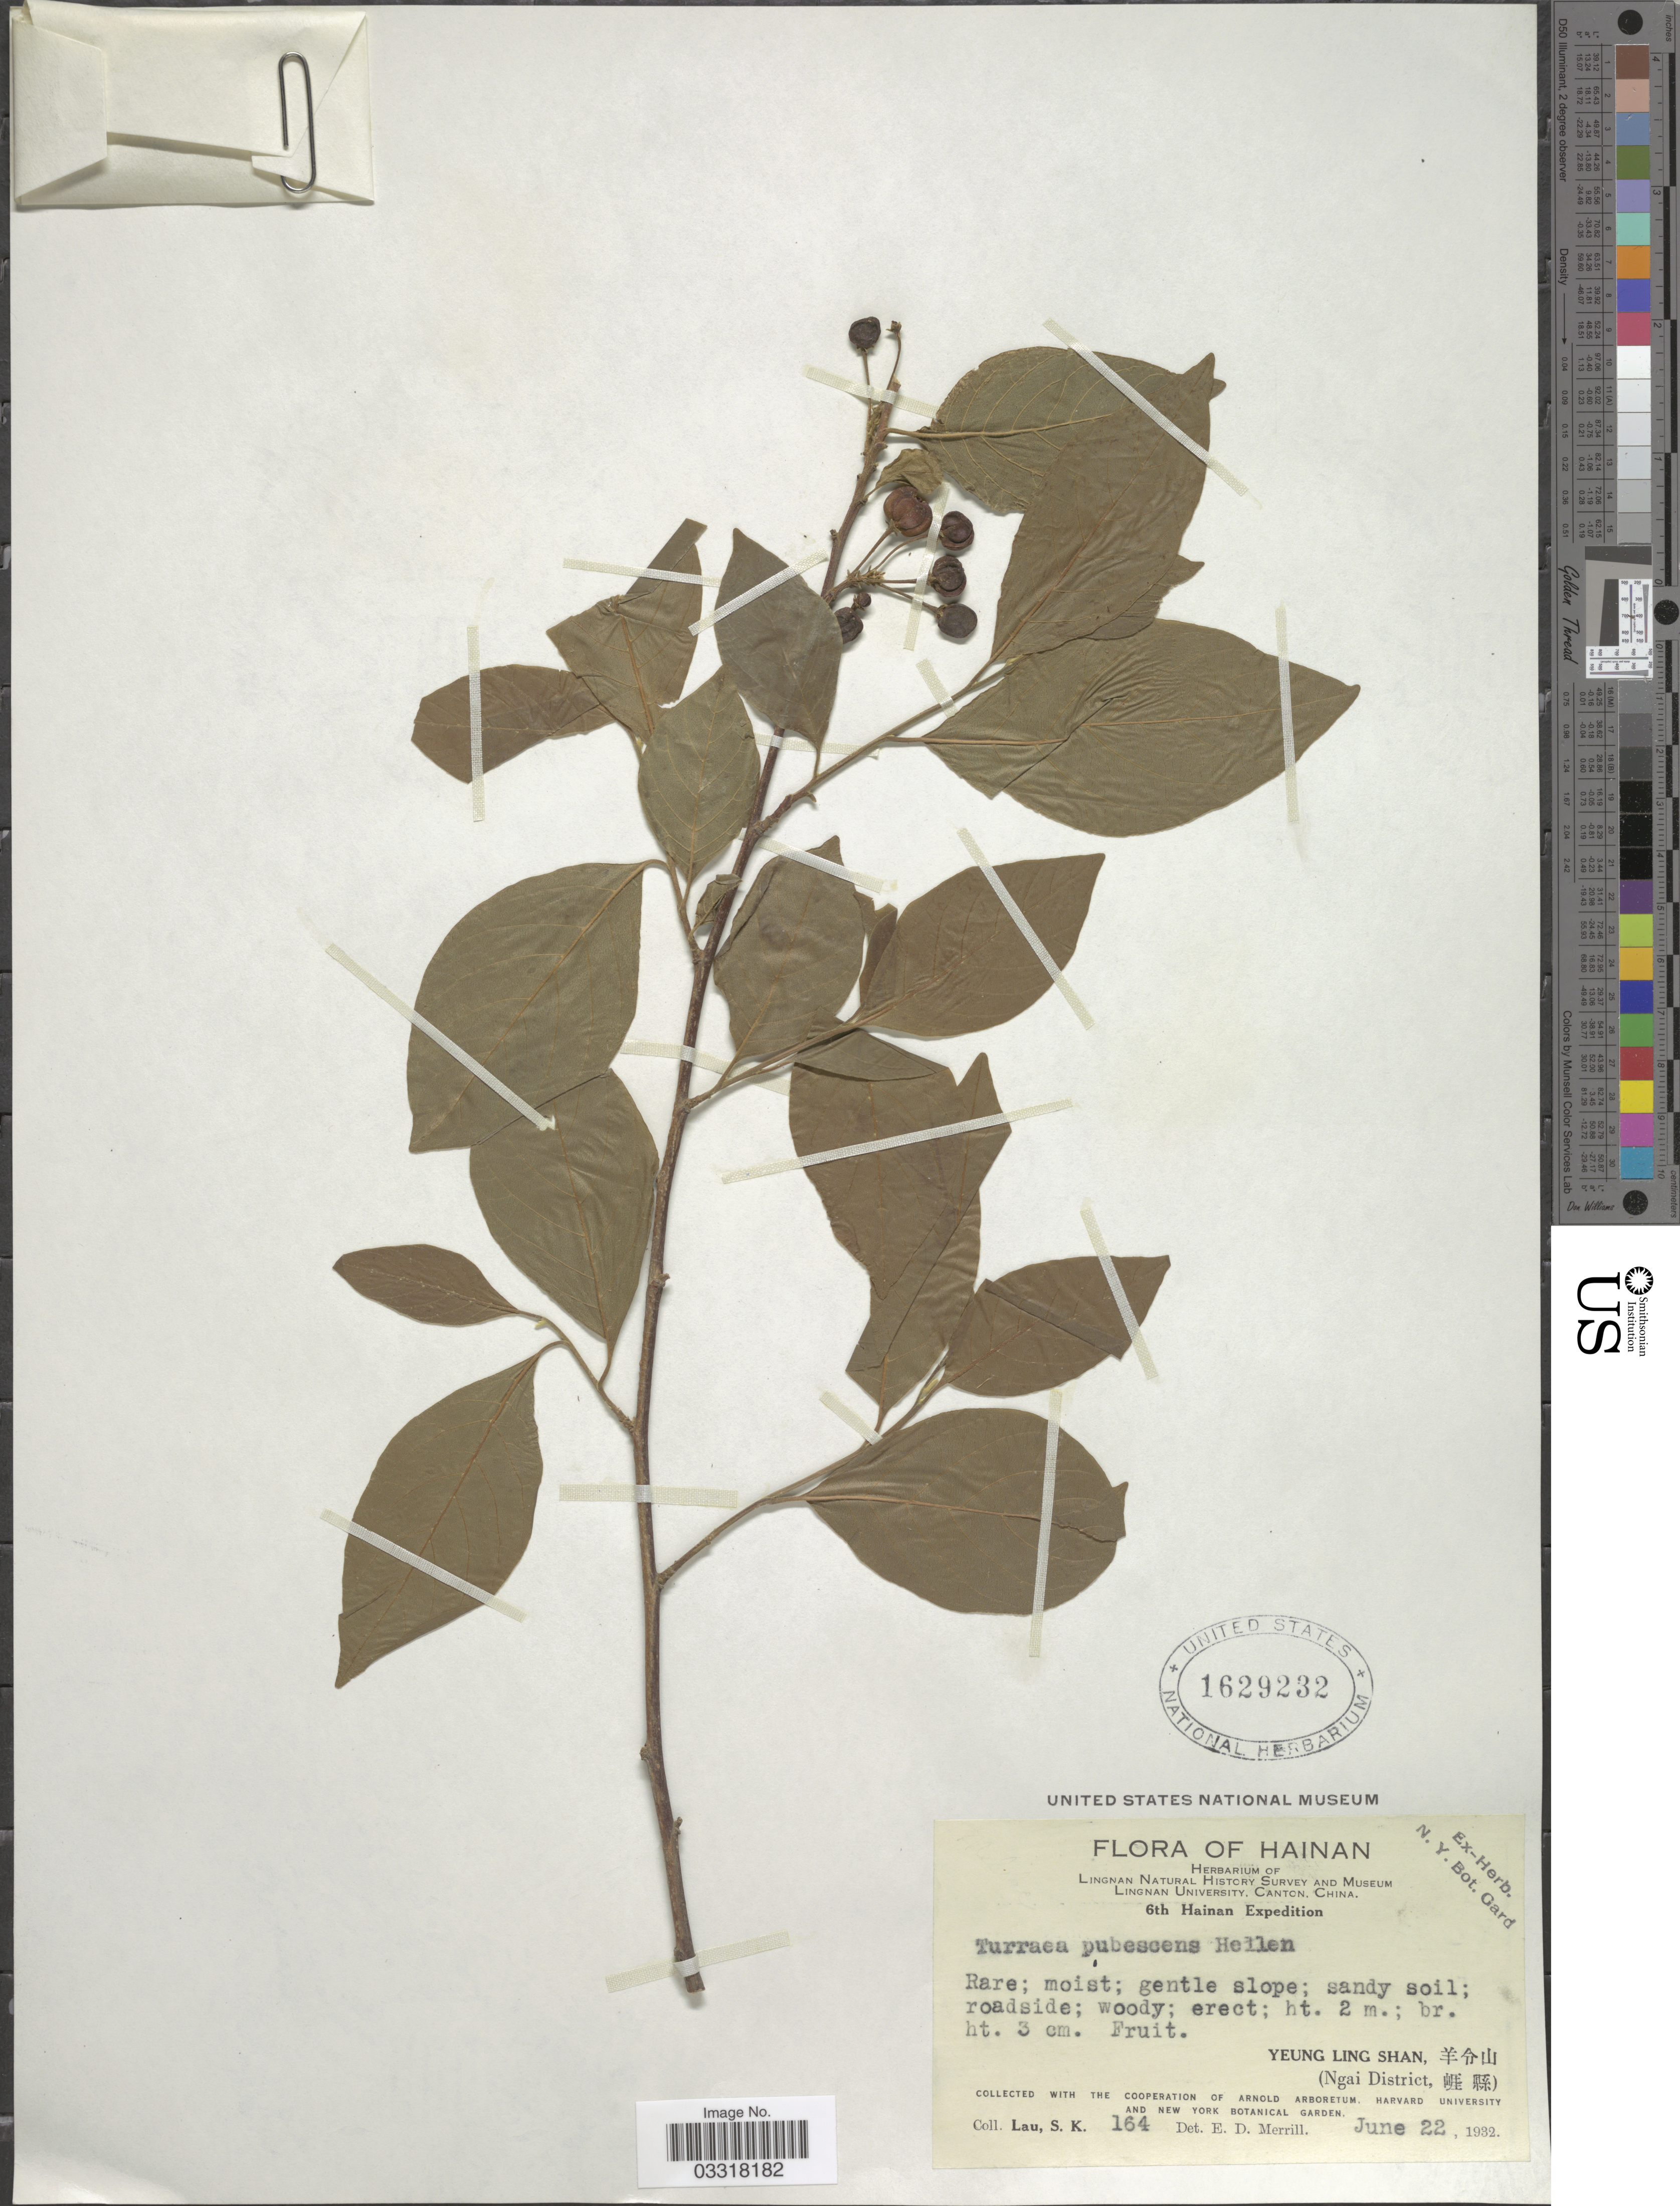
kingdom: Plantae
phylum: Tracheophyta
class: Magnoliopsida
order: Sapindales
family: Meliaceae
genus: Turraea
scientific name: Turraea pubescens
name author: Hell.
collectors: S. K. Lau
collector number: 164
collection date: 1932-06-22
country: China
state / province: Hainan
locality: Yeung Ling Shan, Ngai District.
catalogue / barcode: US 1629232